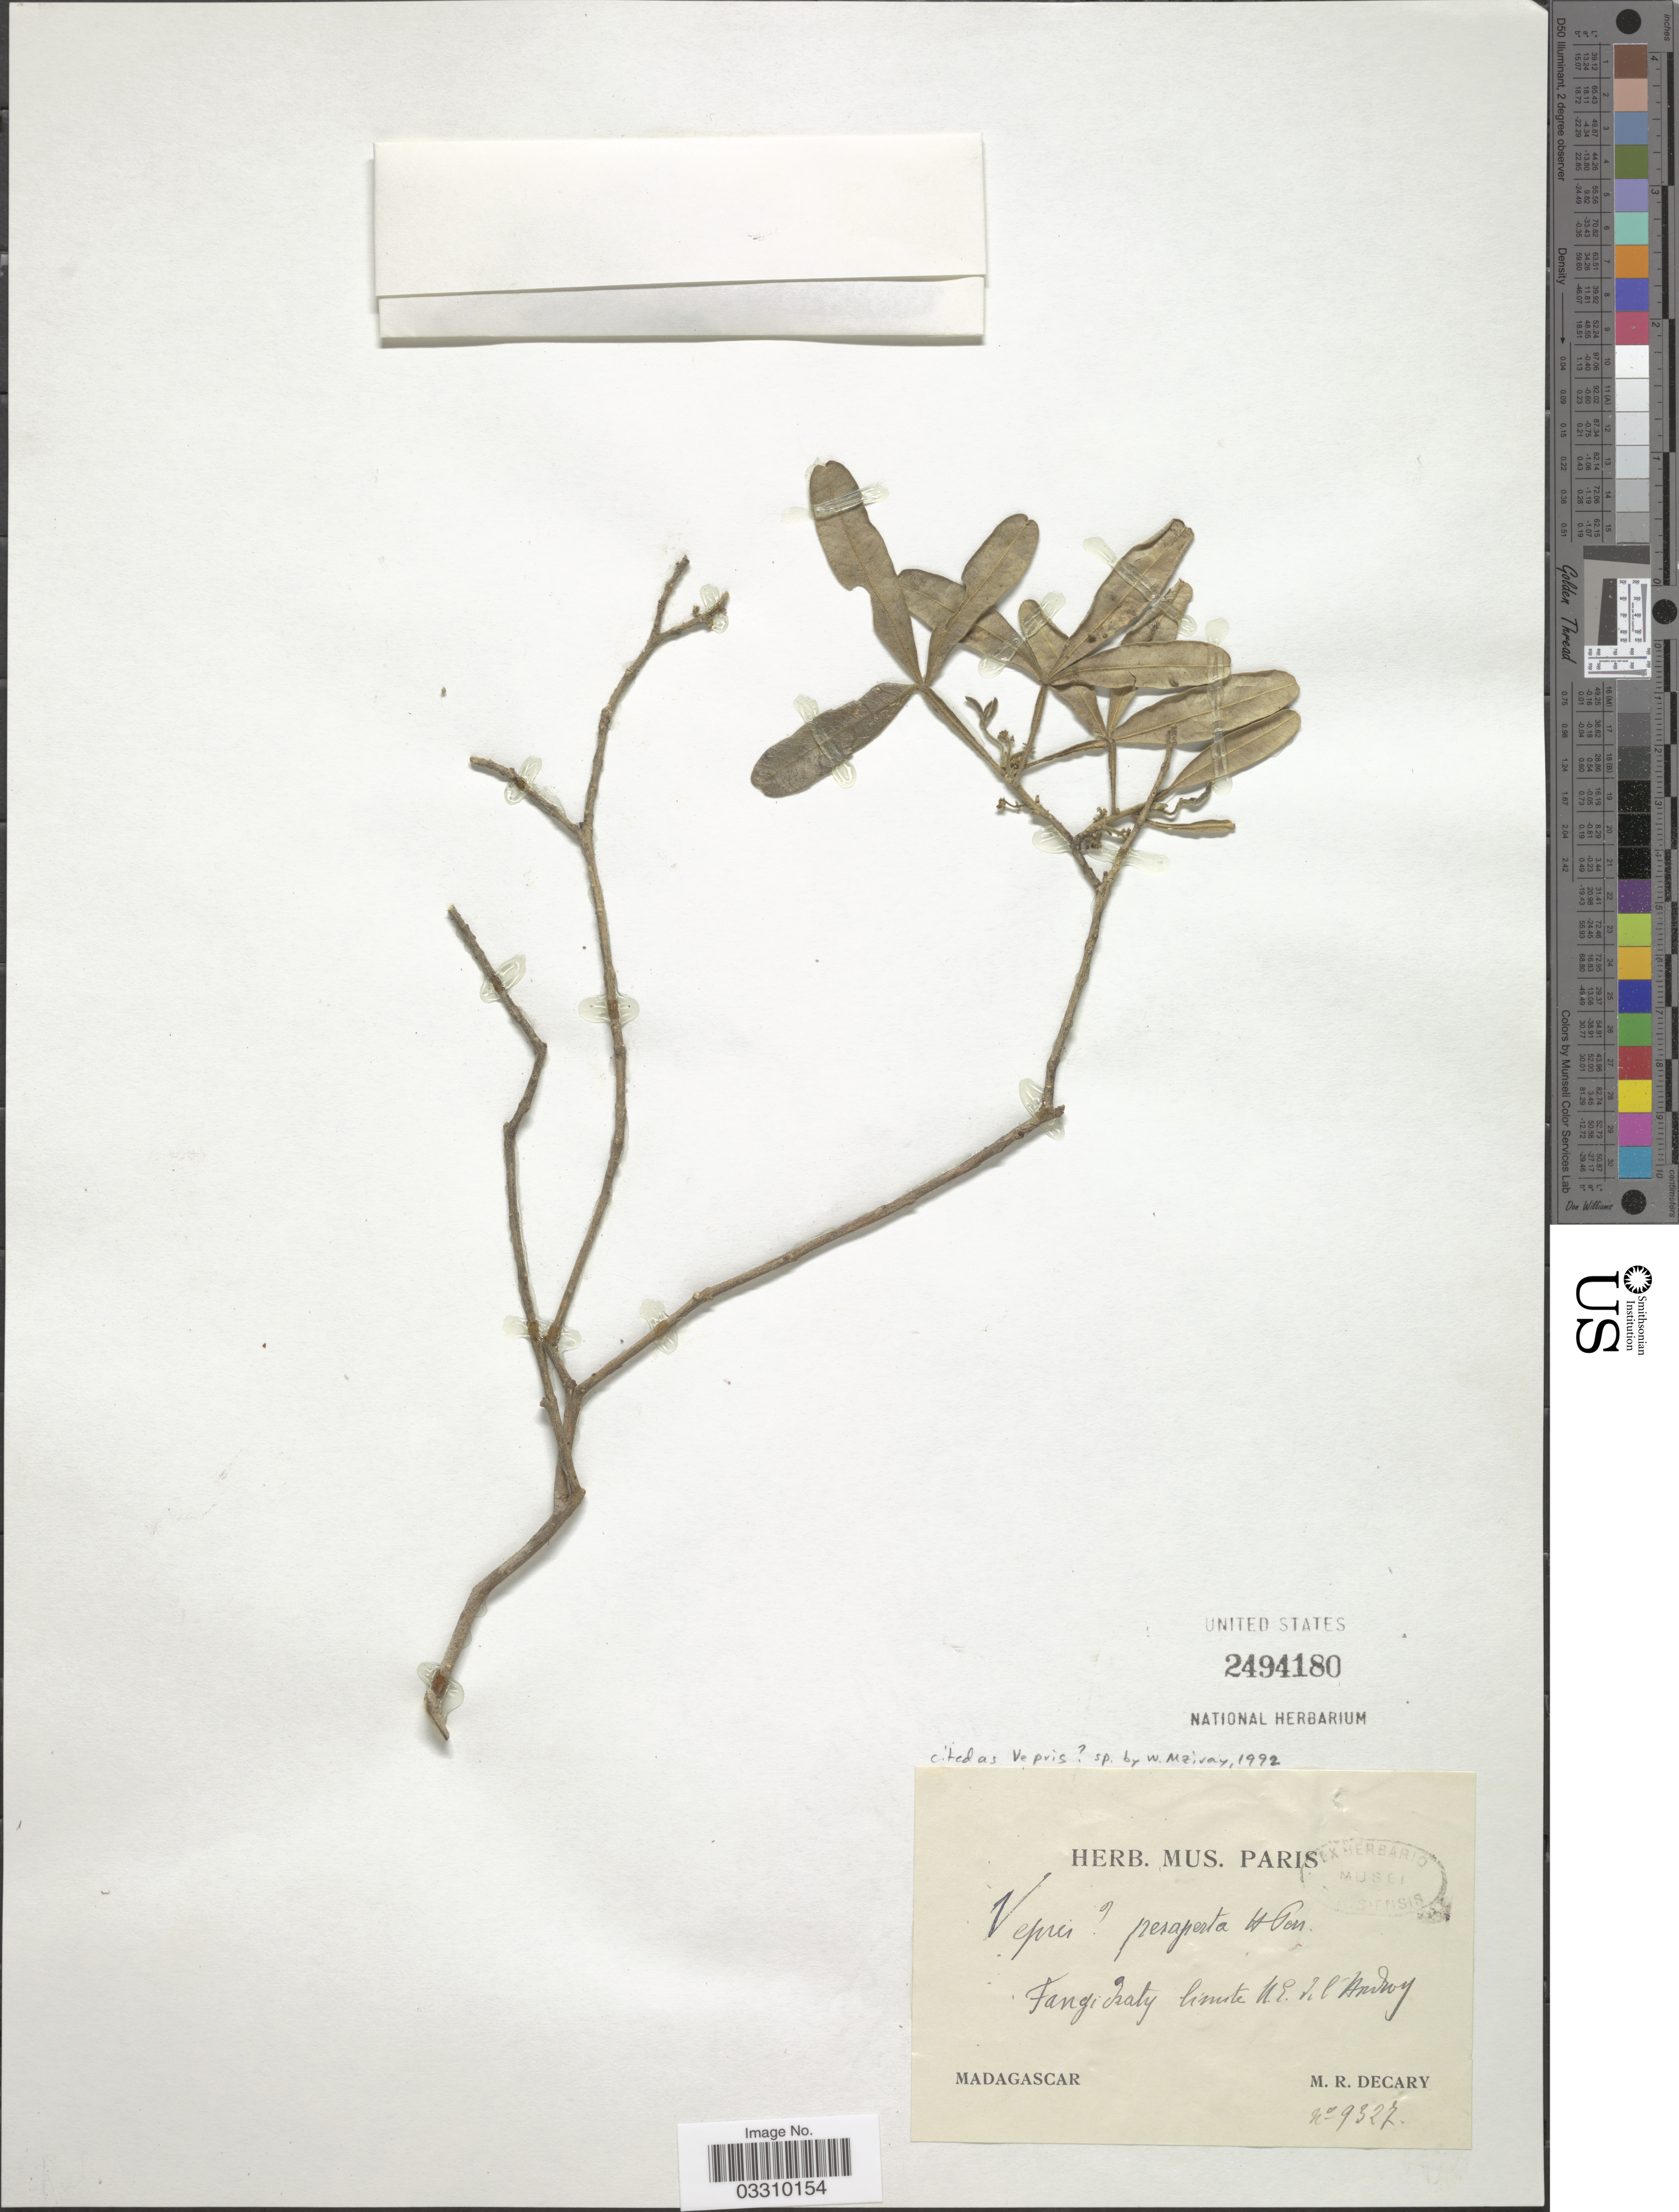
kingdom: Plantae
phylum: Tracheophyta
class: Magnoliopsida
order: Sapindales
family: Rutaceae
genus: Vepris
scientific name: Vepris sp.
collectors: R. Decary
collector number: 9327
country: Madagascar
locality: Fangidraty limite N.E. de l'Androy [Fangidraty, northeast boundary of Androy]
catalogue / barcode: US 2494180